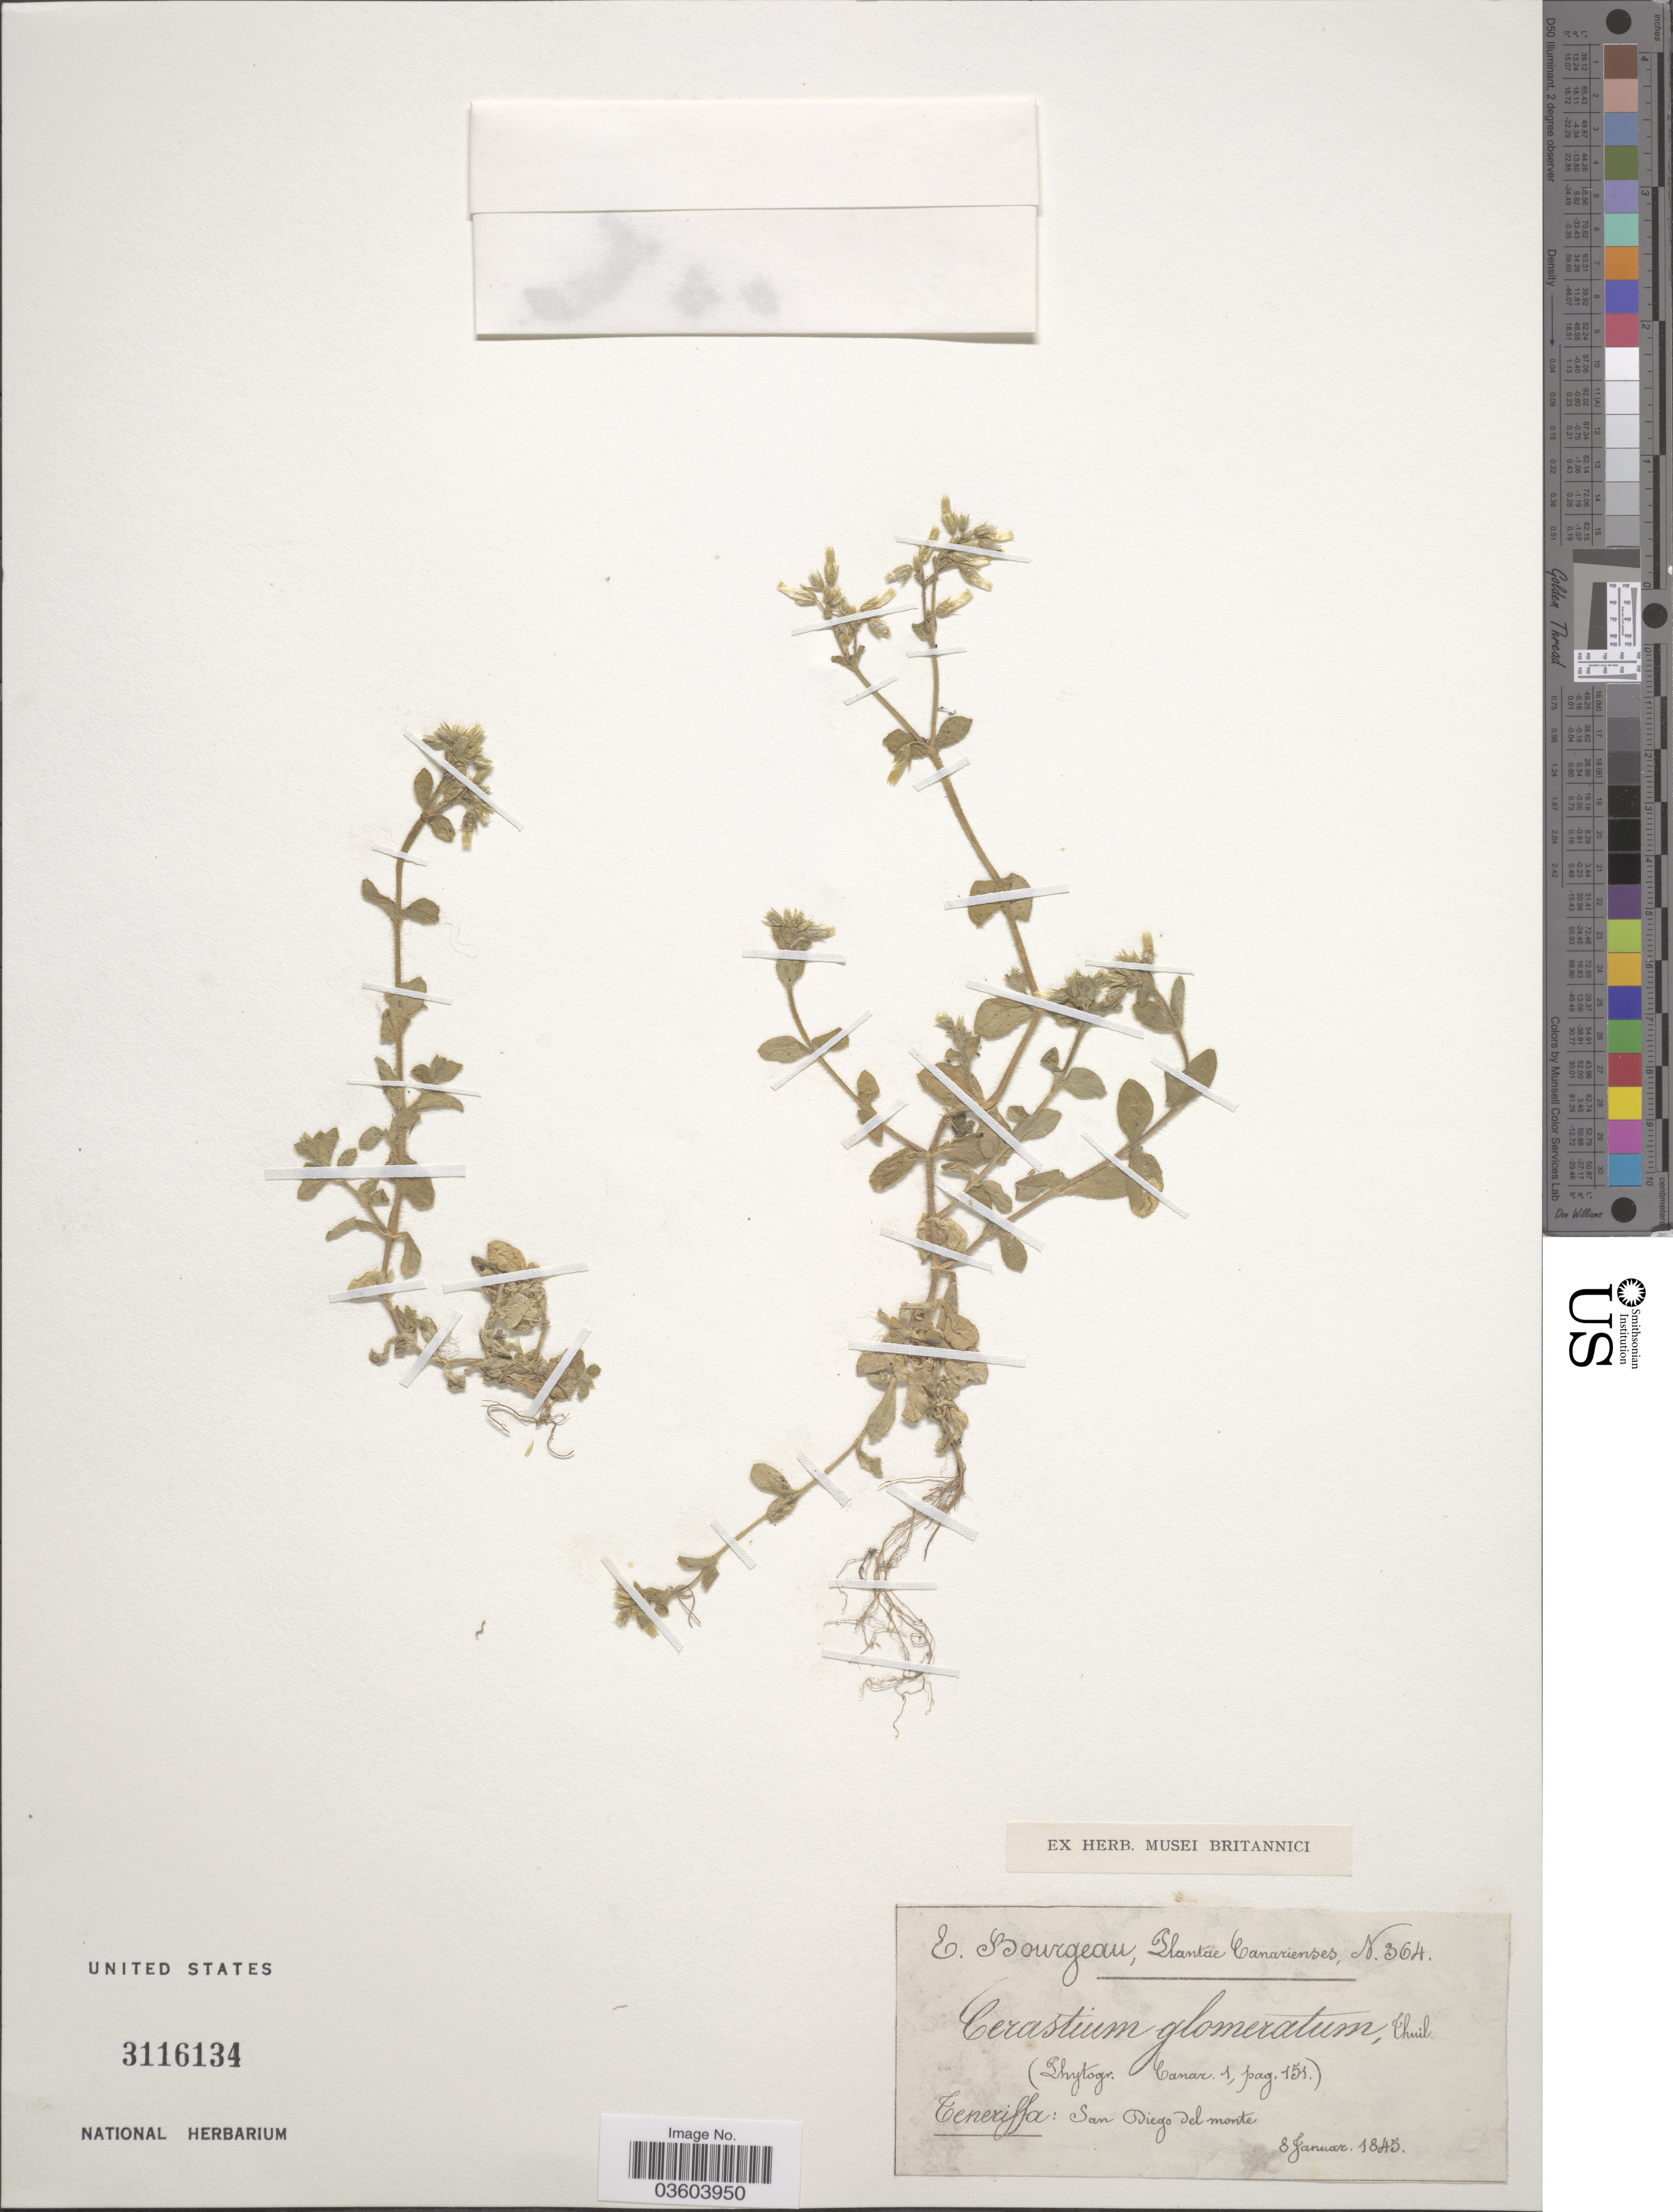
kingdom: Plantae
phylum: Tracheophyta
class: Magnoliopsida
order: Caryophyllales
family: Caryophyllaceae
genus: Cerastium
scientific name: Cerastium glomeratum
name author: Thuill.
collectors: E. Bourgeau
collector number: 364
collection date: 1845-01-08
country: Spain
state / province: Canarias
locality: Canarienses. Ceneriffa: San Diego del monte.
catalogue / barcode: US 3116134